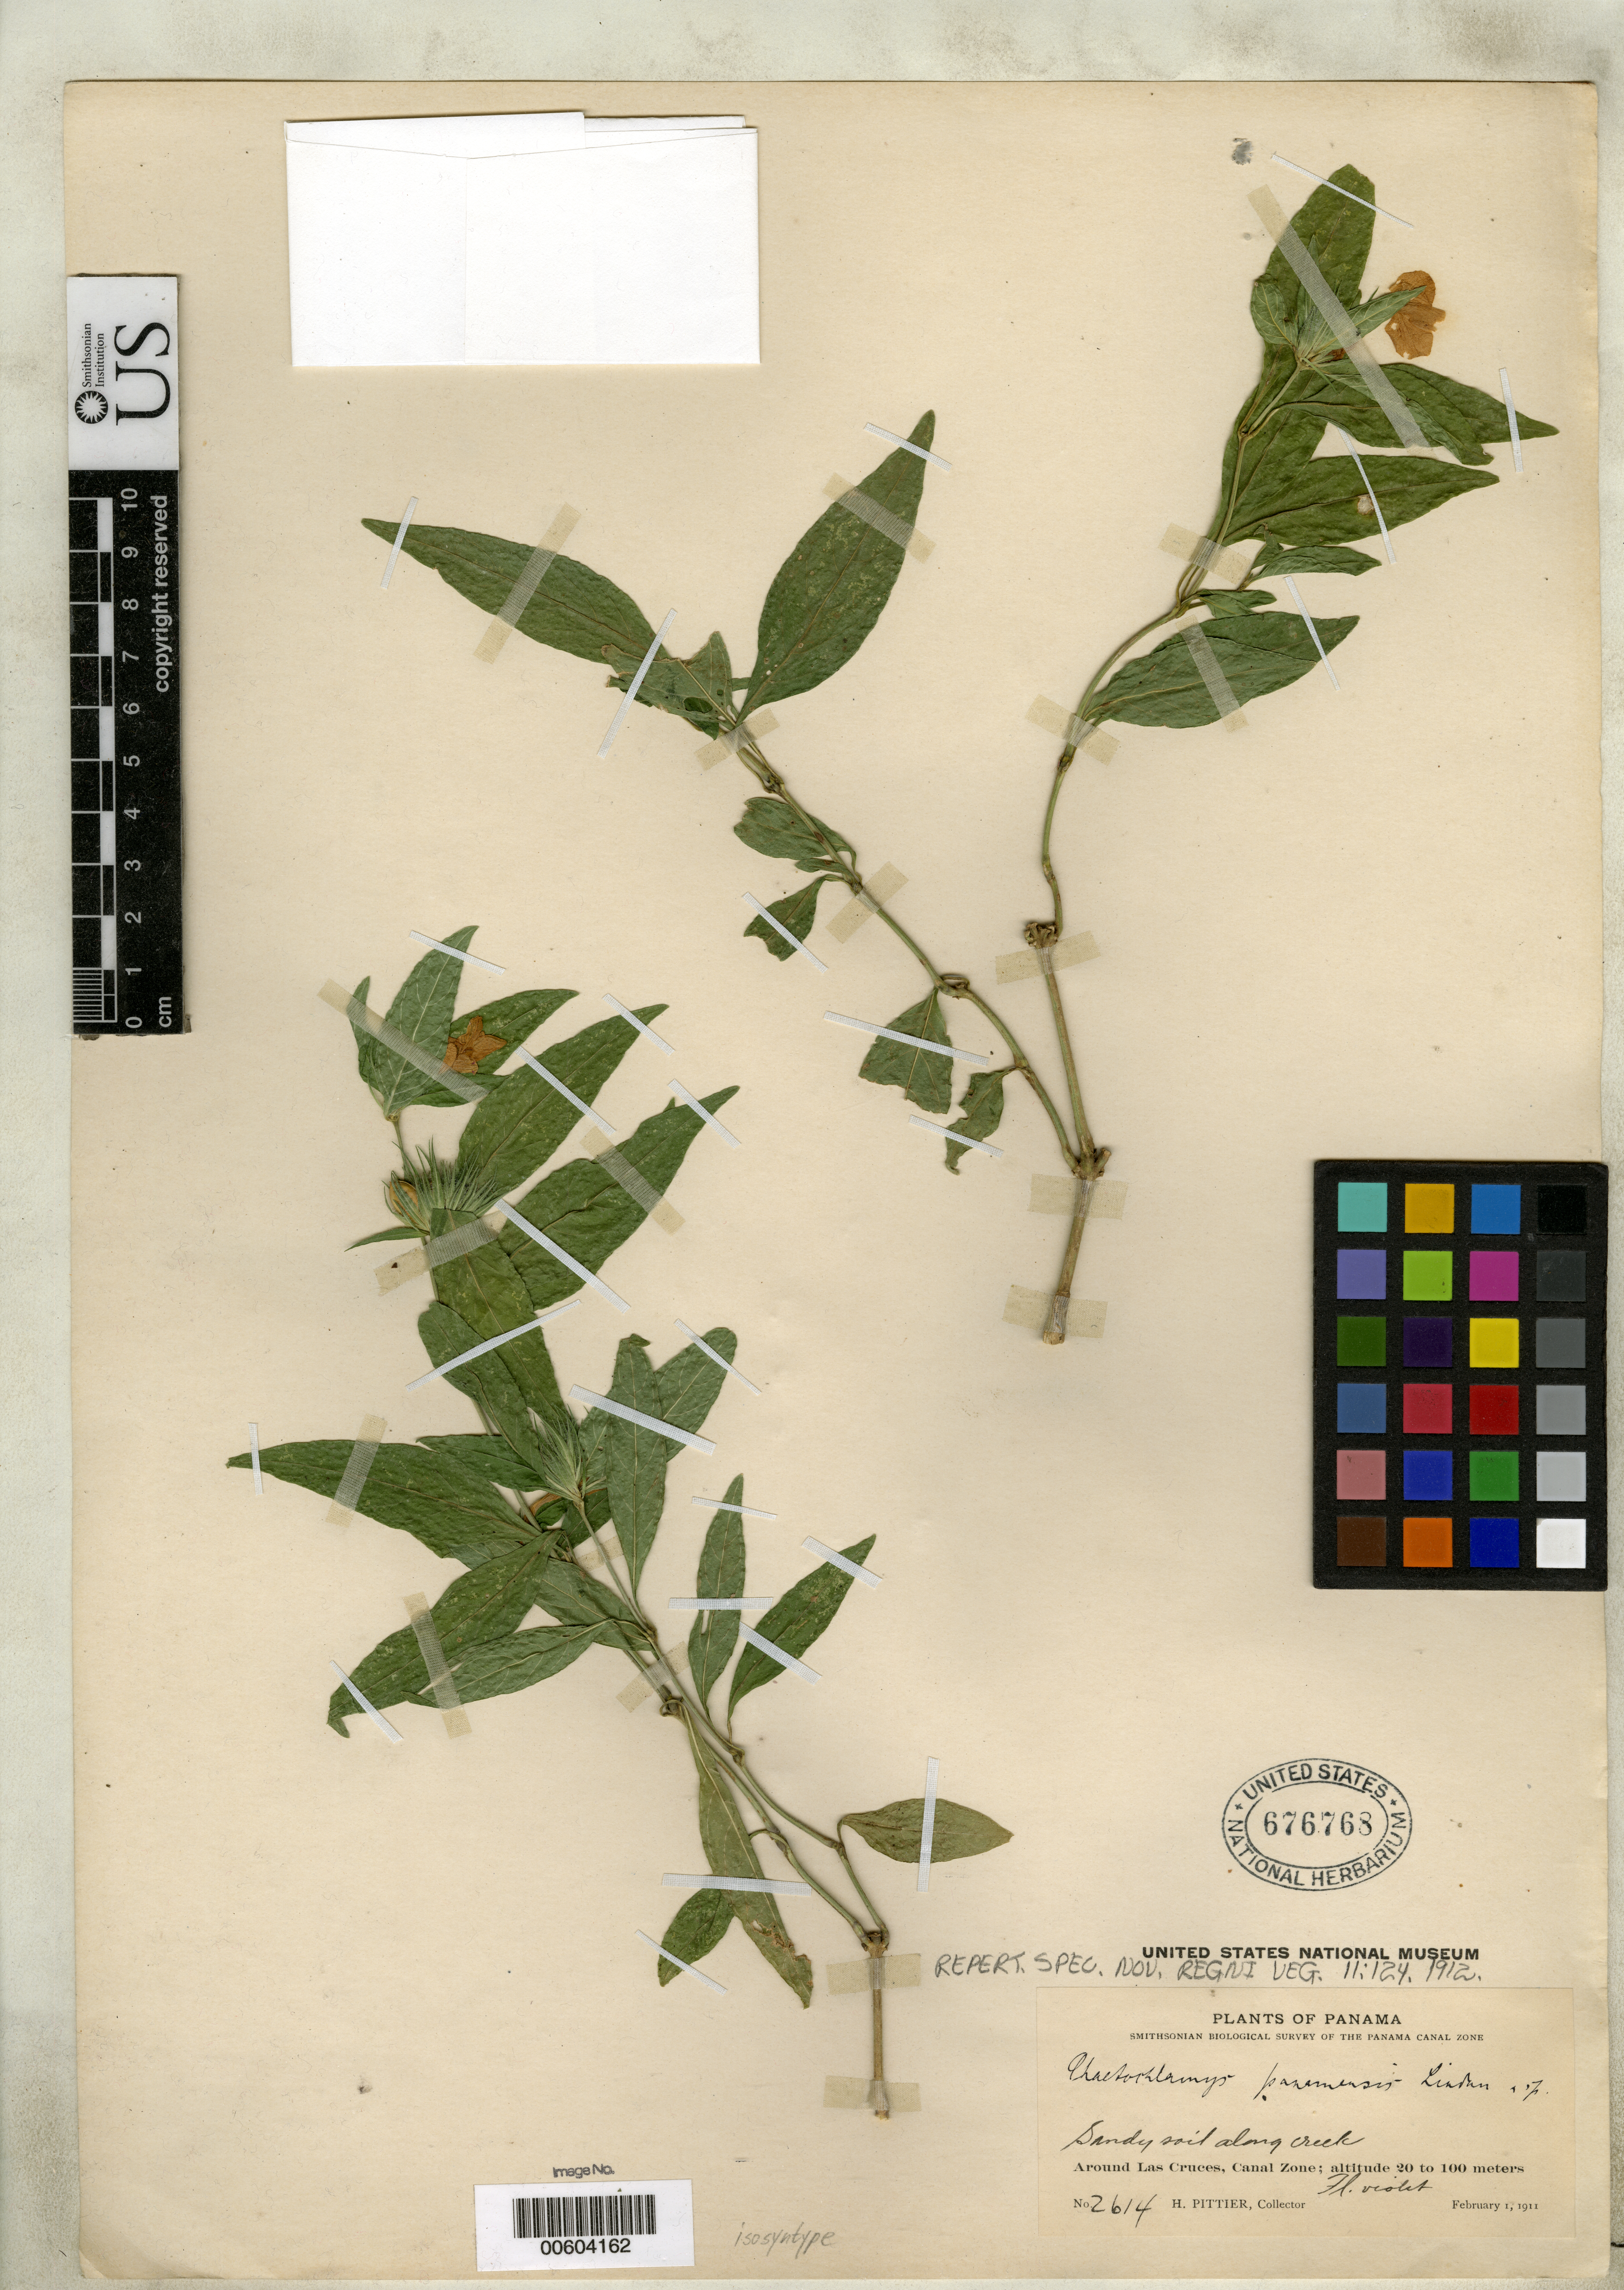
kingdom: Plantae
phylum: Tracheophyta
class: Magnoliopsida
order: Lamiales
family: Acanthaceae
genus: Chaetochlamys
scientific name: Chaetochlamys panamensis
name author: Lindau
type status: Isosyntype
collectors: H. F. Pittier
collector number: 2614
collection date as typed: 01 Feb 1911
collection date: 1911-02-01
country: Panama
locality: Around Las Cruces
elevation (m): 20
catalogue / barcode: US 676768